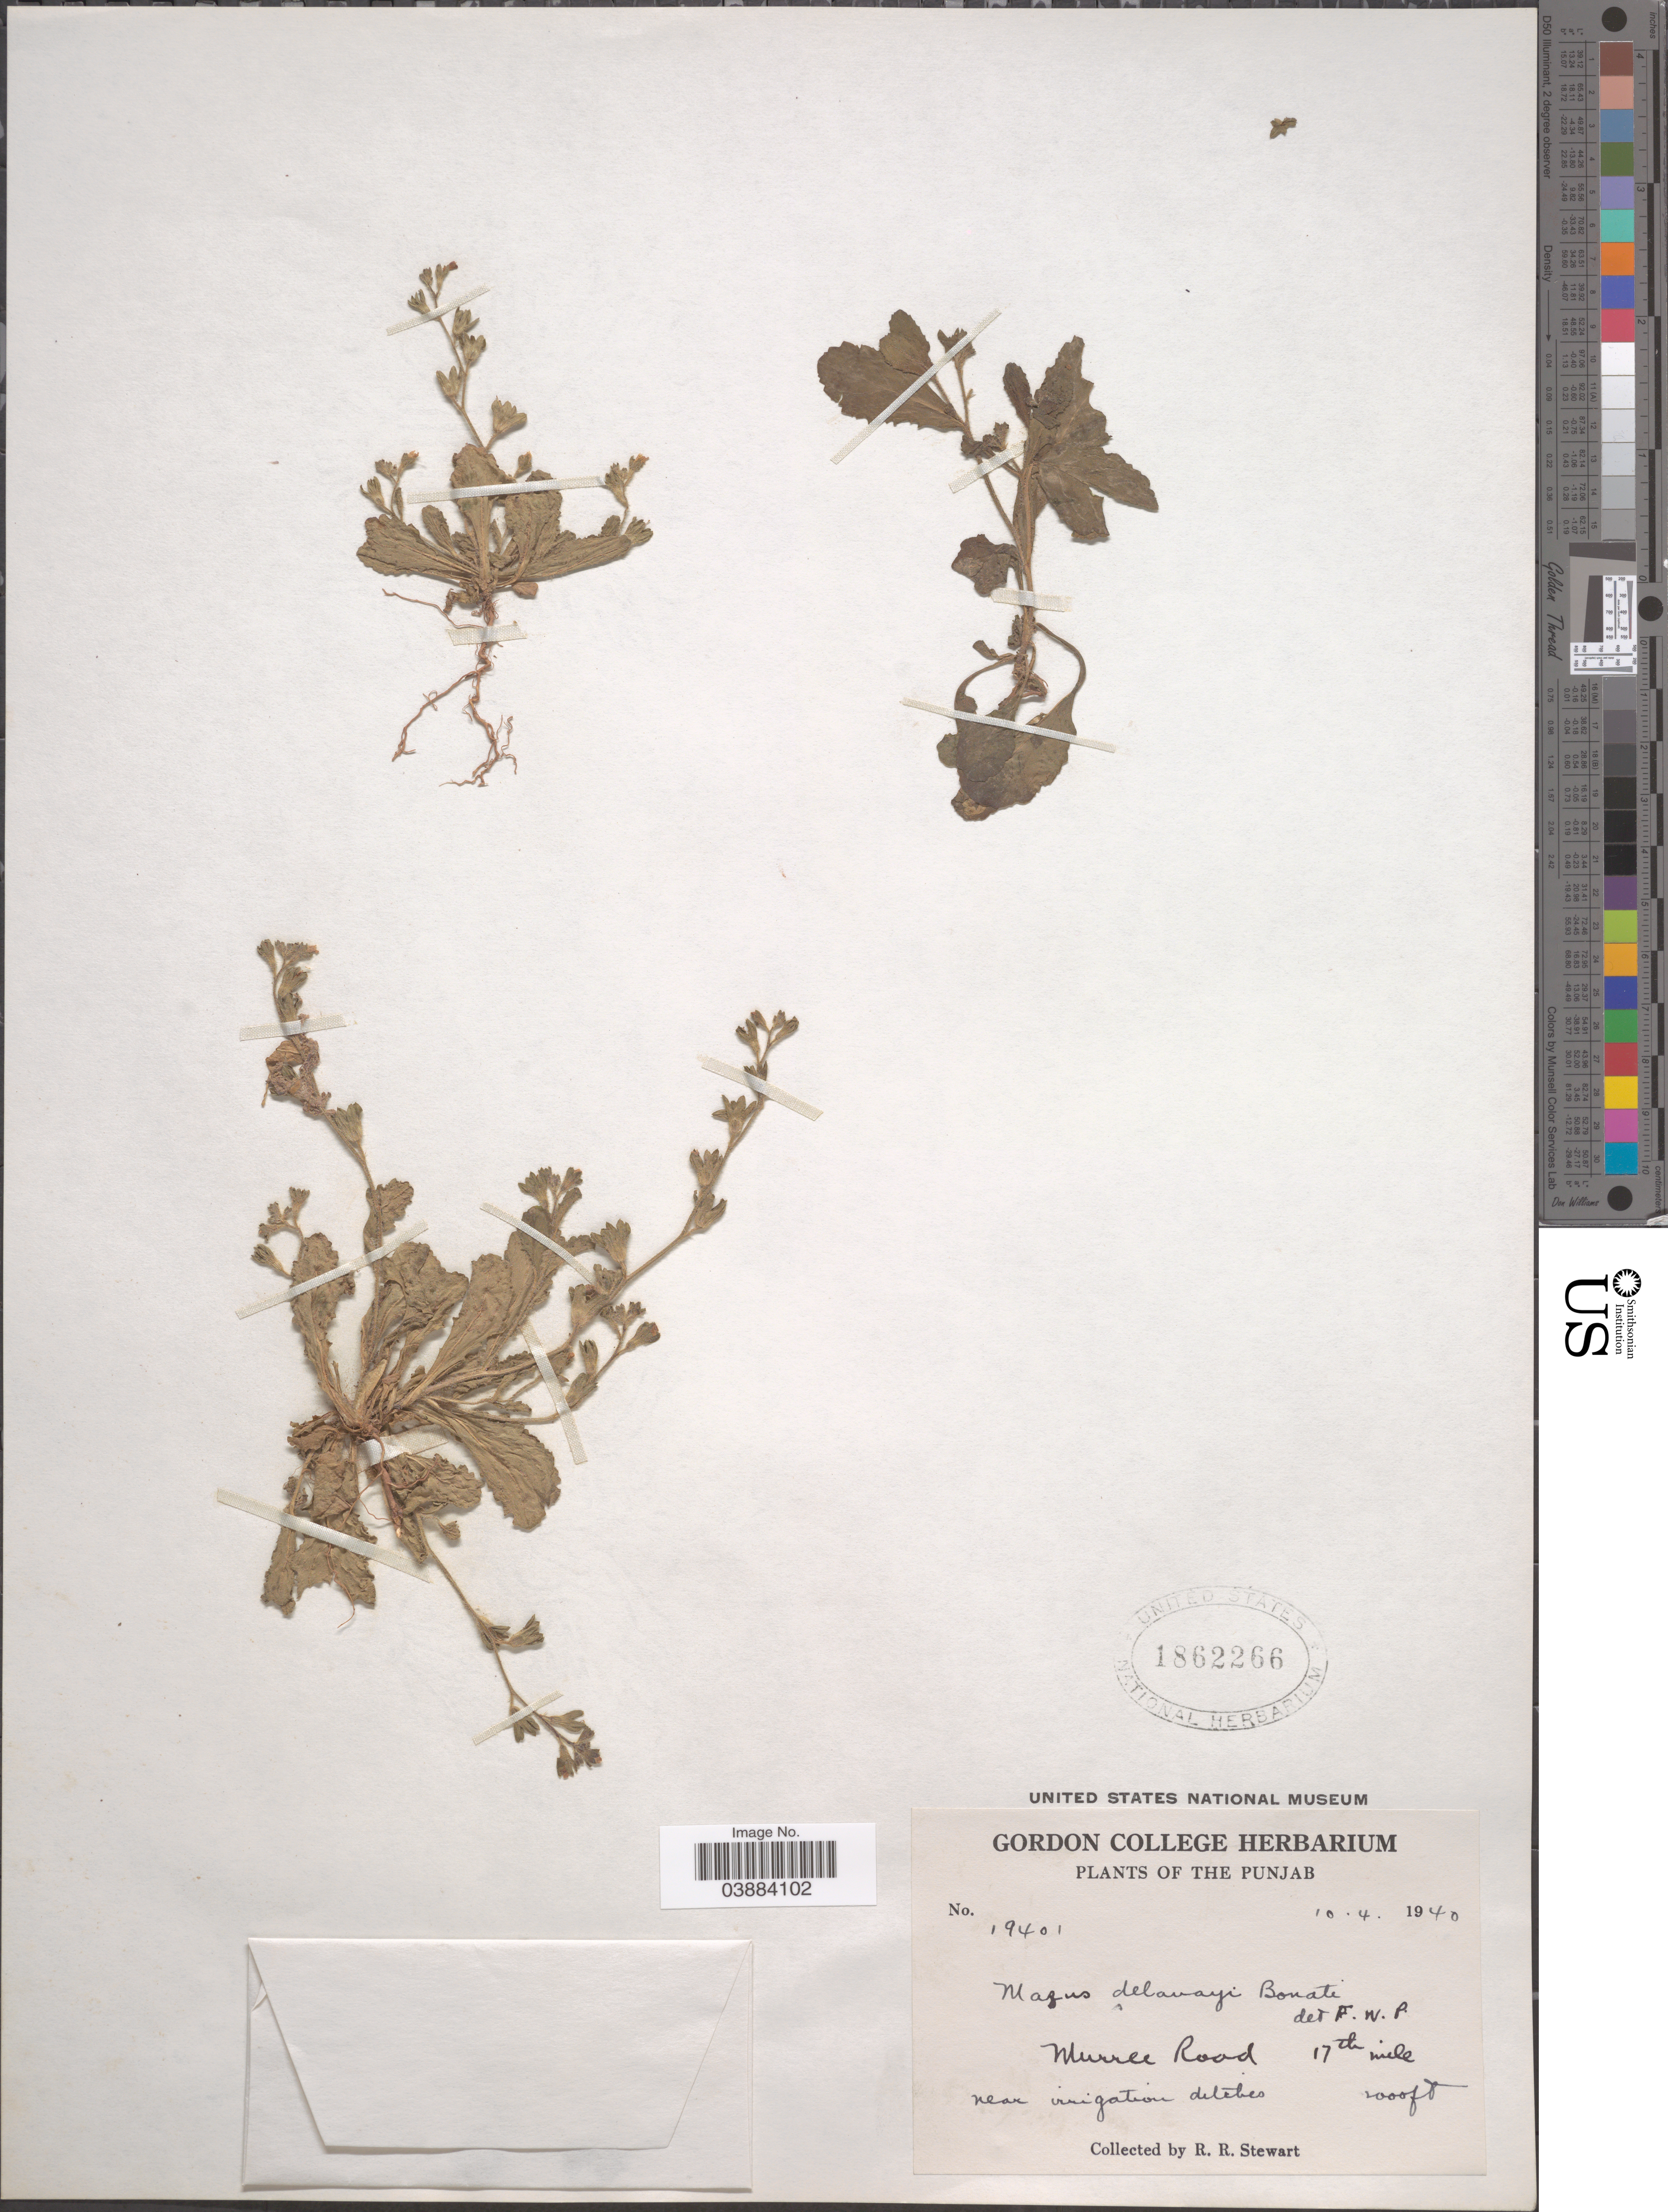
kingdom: Plantae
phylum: Tracheophyta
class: Magnoliopsida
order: Lamiales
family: Mazaceae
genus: Mazus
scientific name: Mazus delavayi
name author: Bonati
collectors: R. Stewart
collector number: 19401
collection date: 1940-04-10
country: Pakistan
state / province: Punjab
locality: Murree Road 17th mile near irrigation ditches.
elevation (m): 610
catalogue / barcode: US 1862266